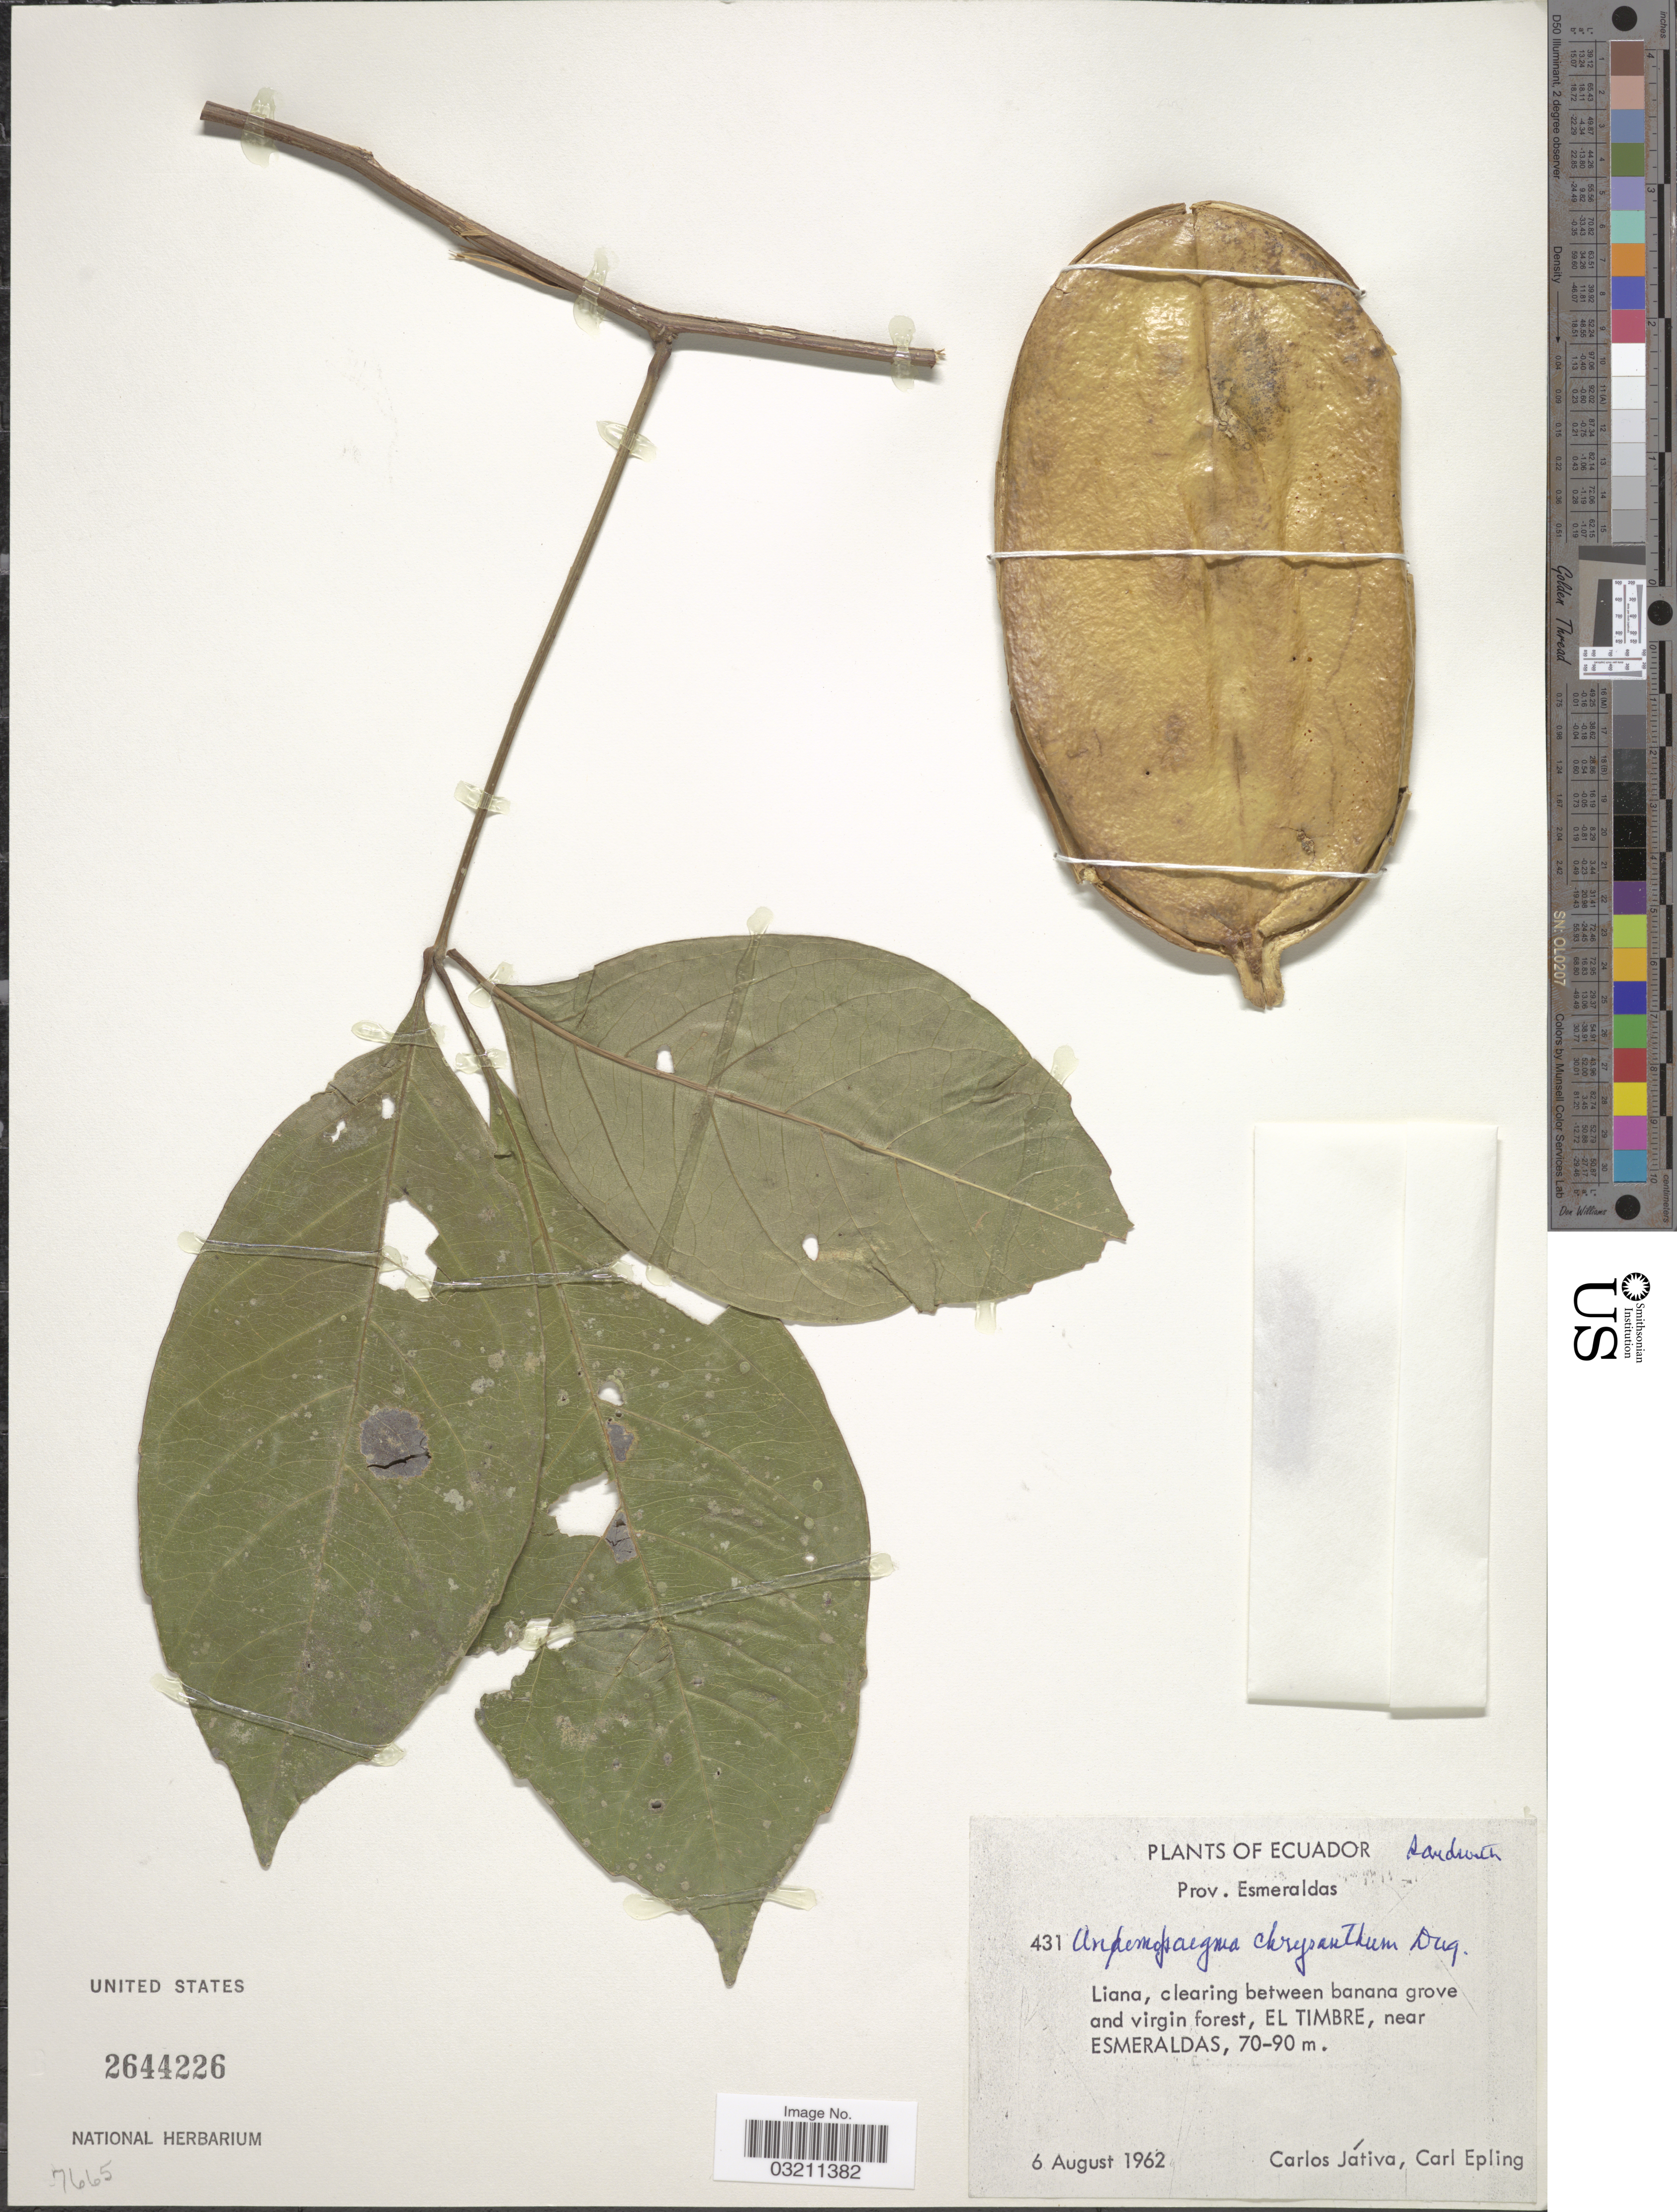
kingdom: Plantae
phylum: Tracheophyta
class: Magnoliopsida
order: Lamiales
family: Bignoniaceae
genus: Anemopaegma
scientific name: Anemopaegma chrysanthum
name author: Dugand G.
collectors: C. D. Játiva & C. C. Epling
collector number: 431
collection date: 1962-08-06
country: Ecuador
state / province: Esmeraldas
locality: El Timbre, near Esmeraldas.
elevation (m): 70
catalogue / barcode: US 2644226